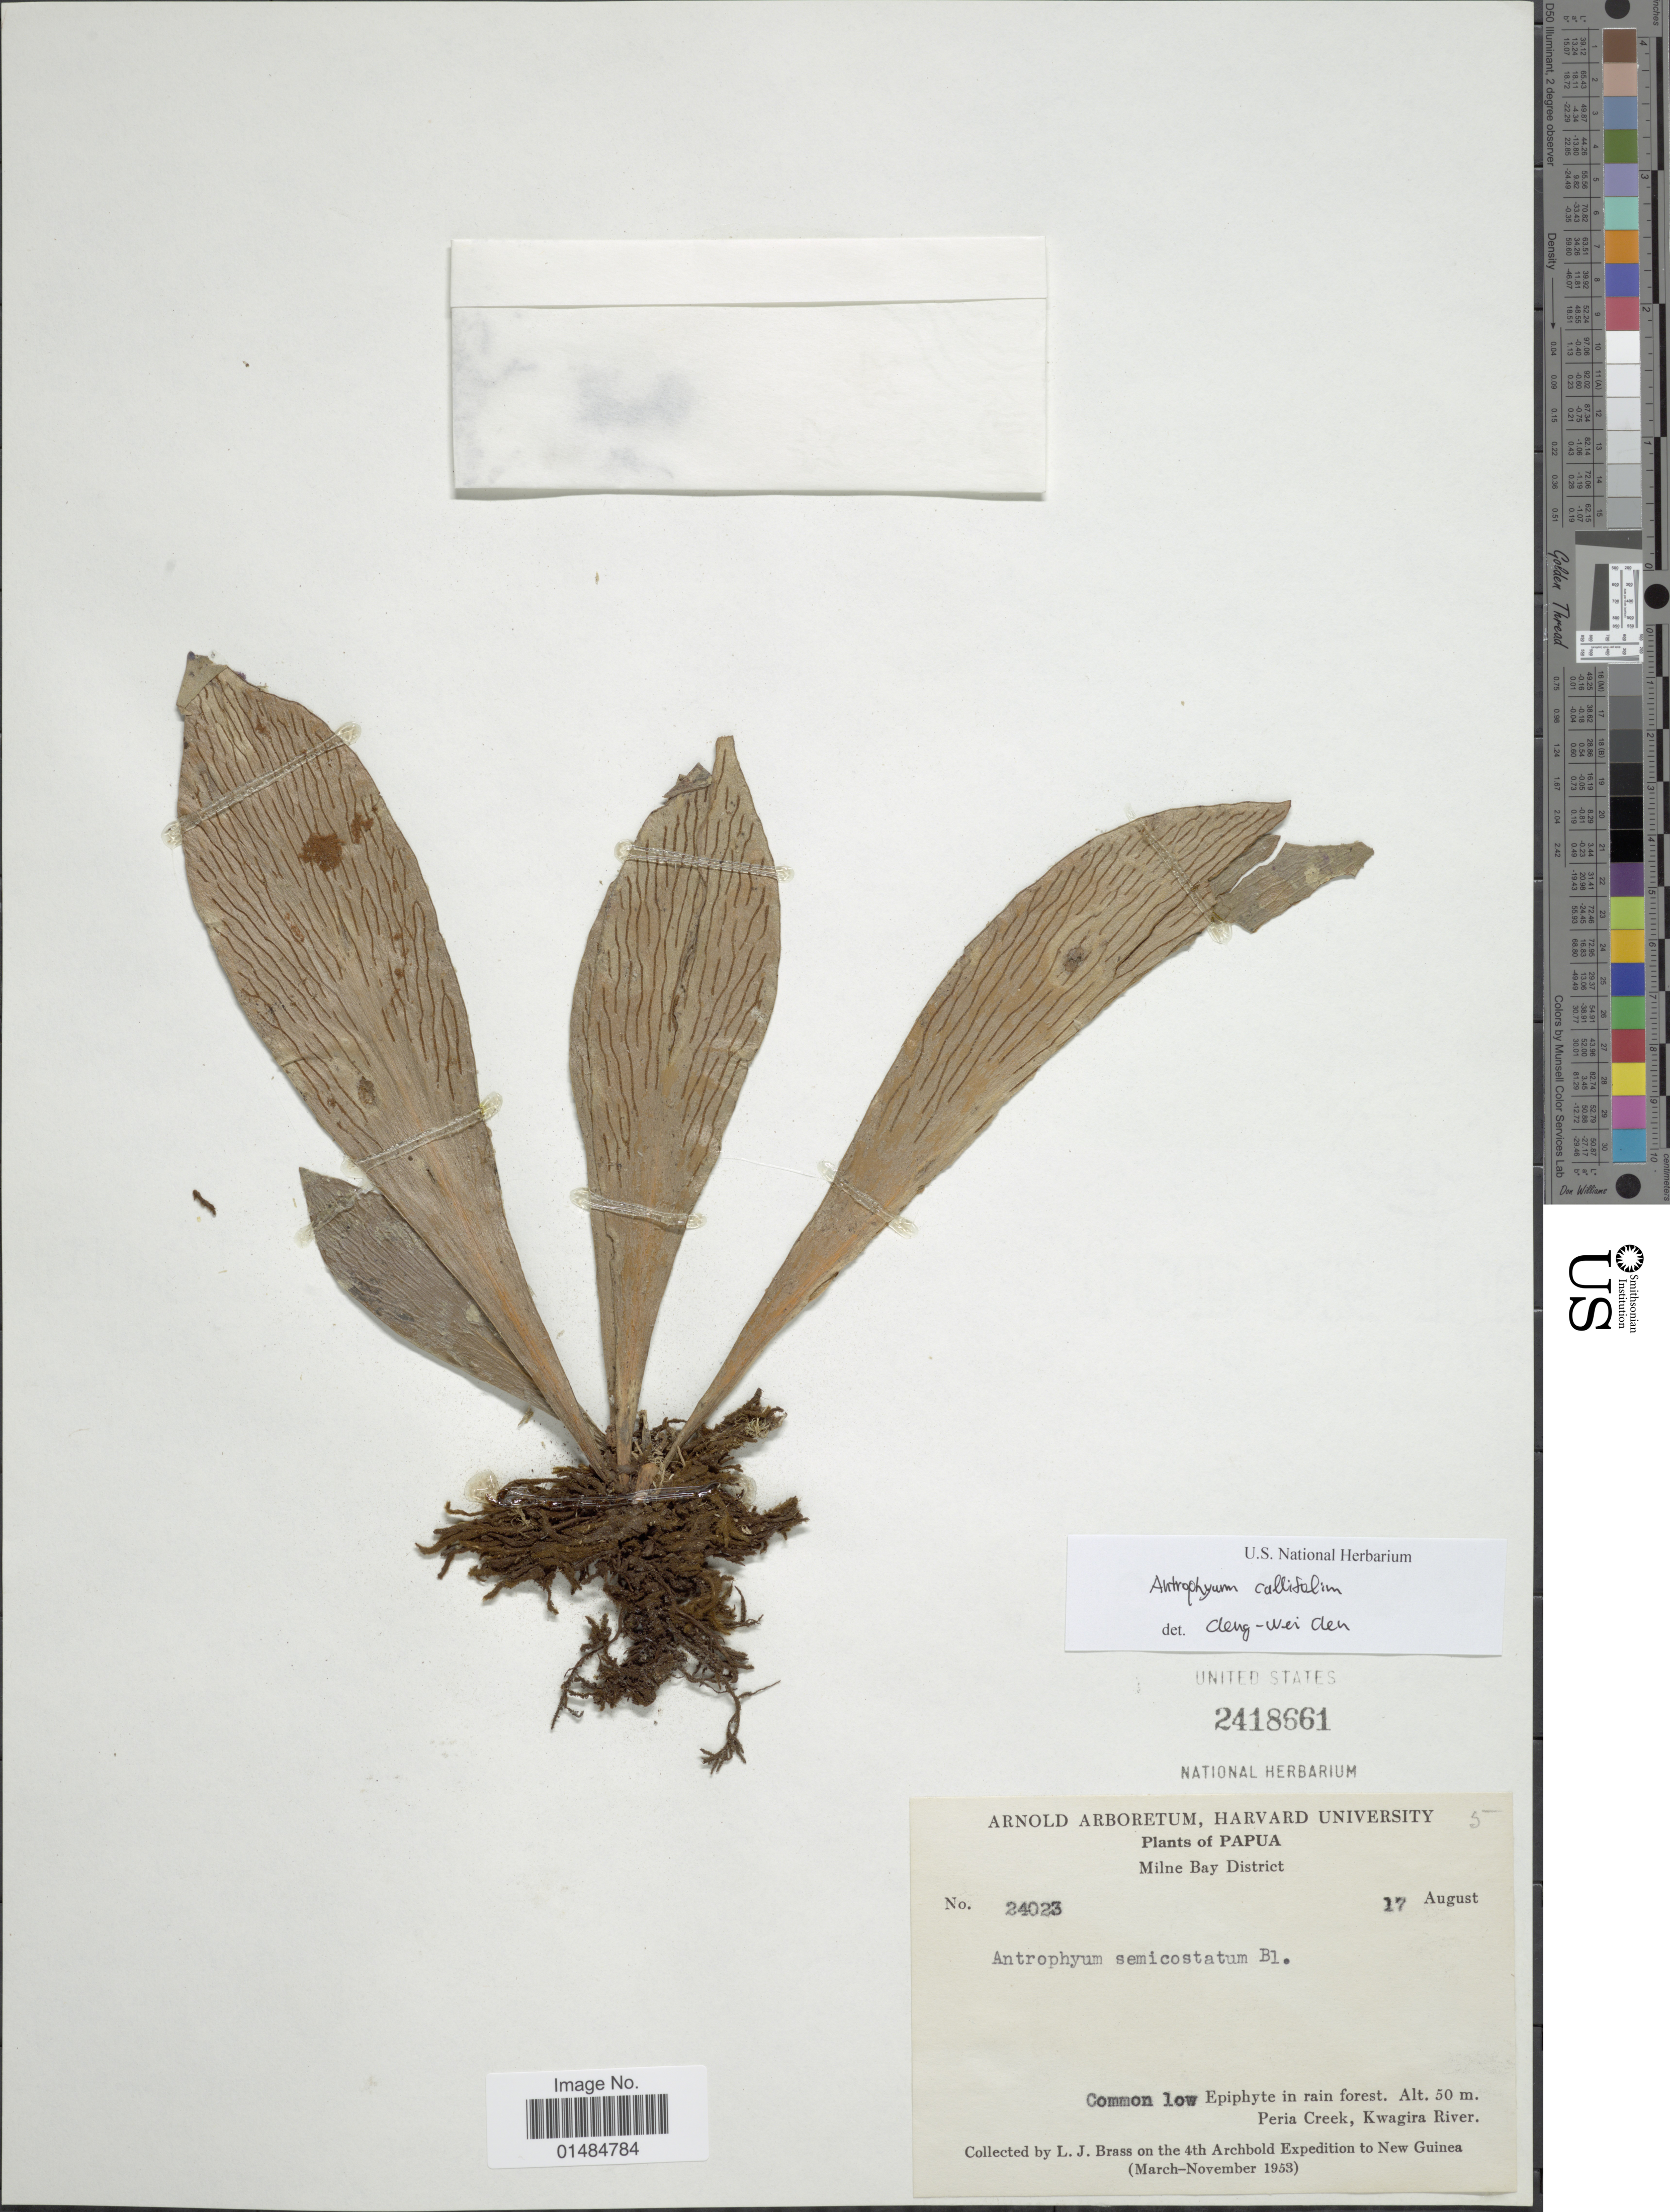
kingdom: Plantae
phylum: Tracheophyta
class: Polypodiopsida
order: Polypodiales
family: Pteridaceae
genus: Antrophyum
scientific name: Antrophyum callifolium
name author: Blume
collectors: L. J. Brass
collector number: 24023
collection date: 1953-08-17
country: Papua New Guinea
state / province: Milne Bay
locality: Peria Creek, Kwagira River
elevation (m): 50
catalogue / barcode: US 2418661